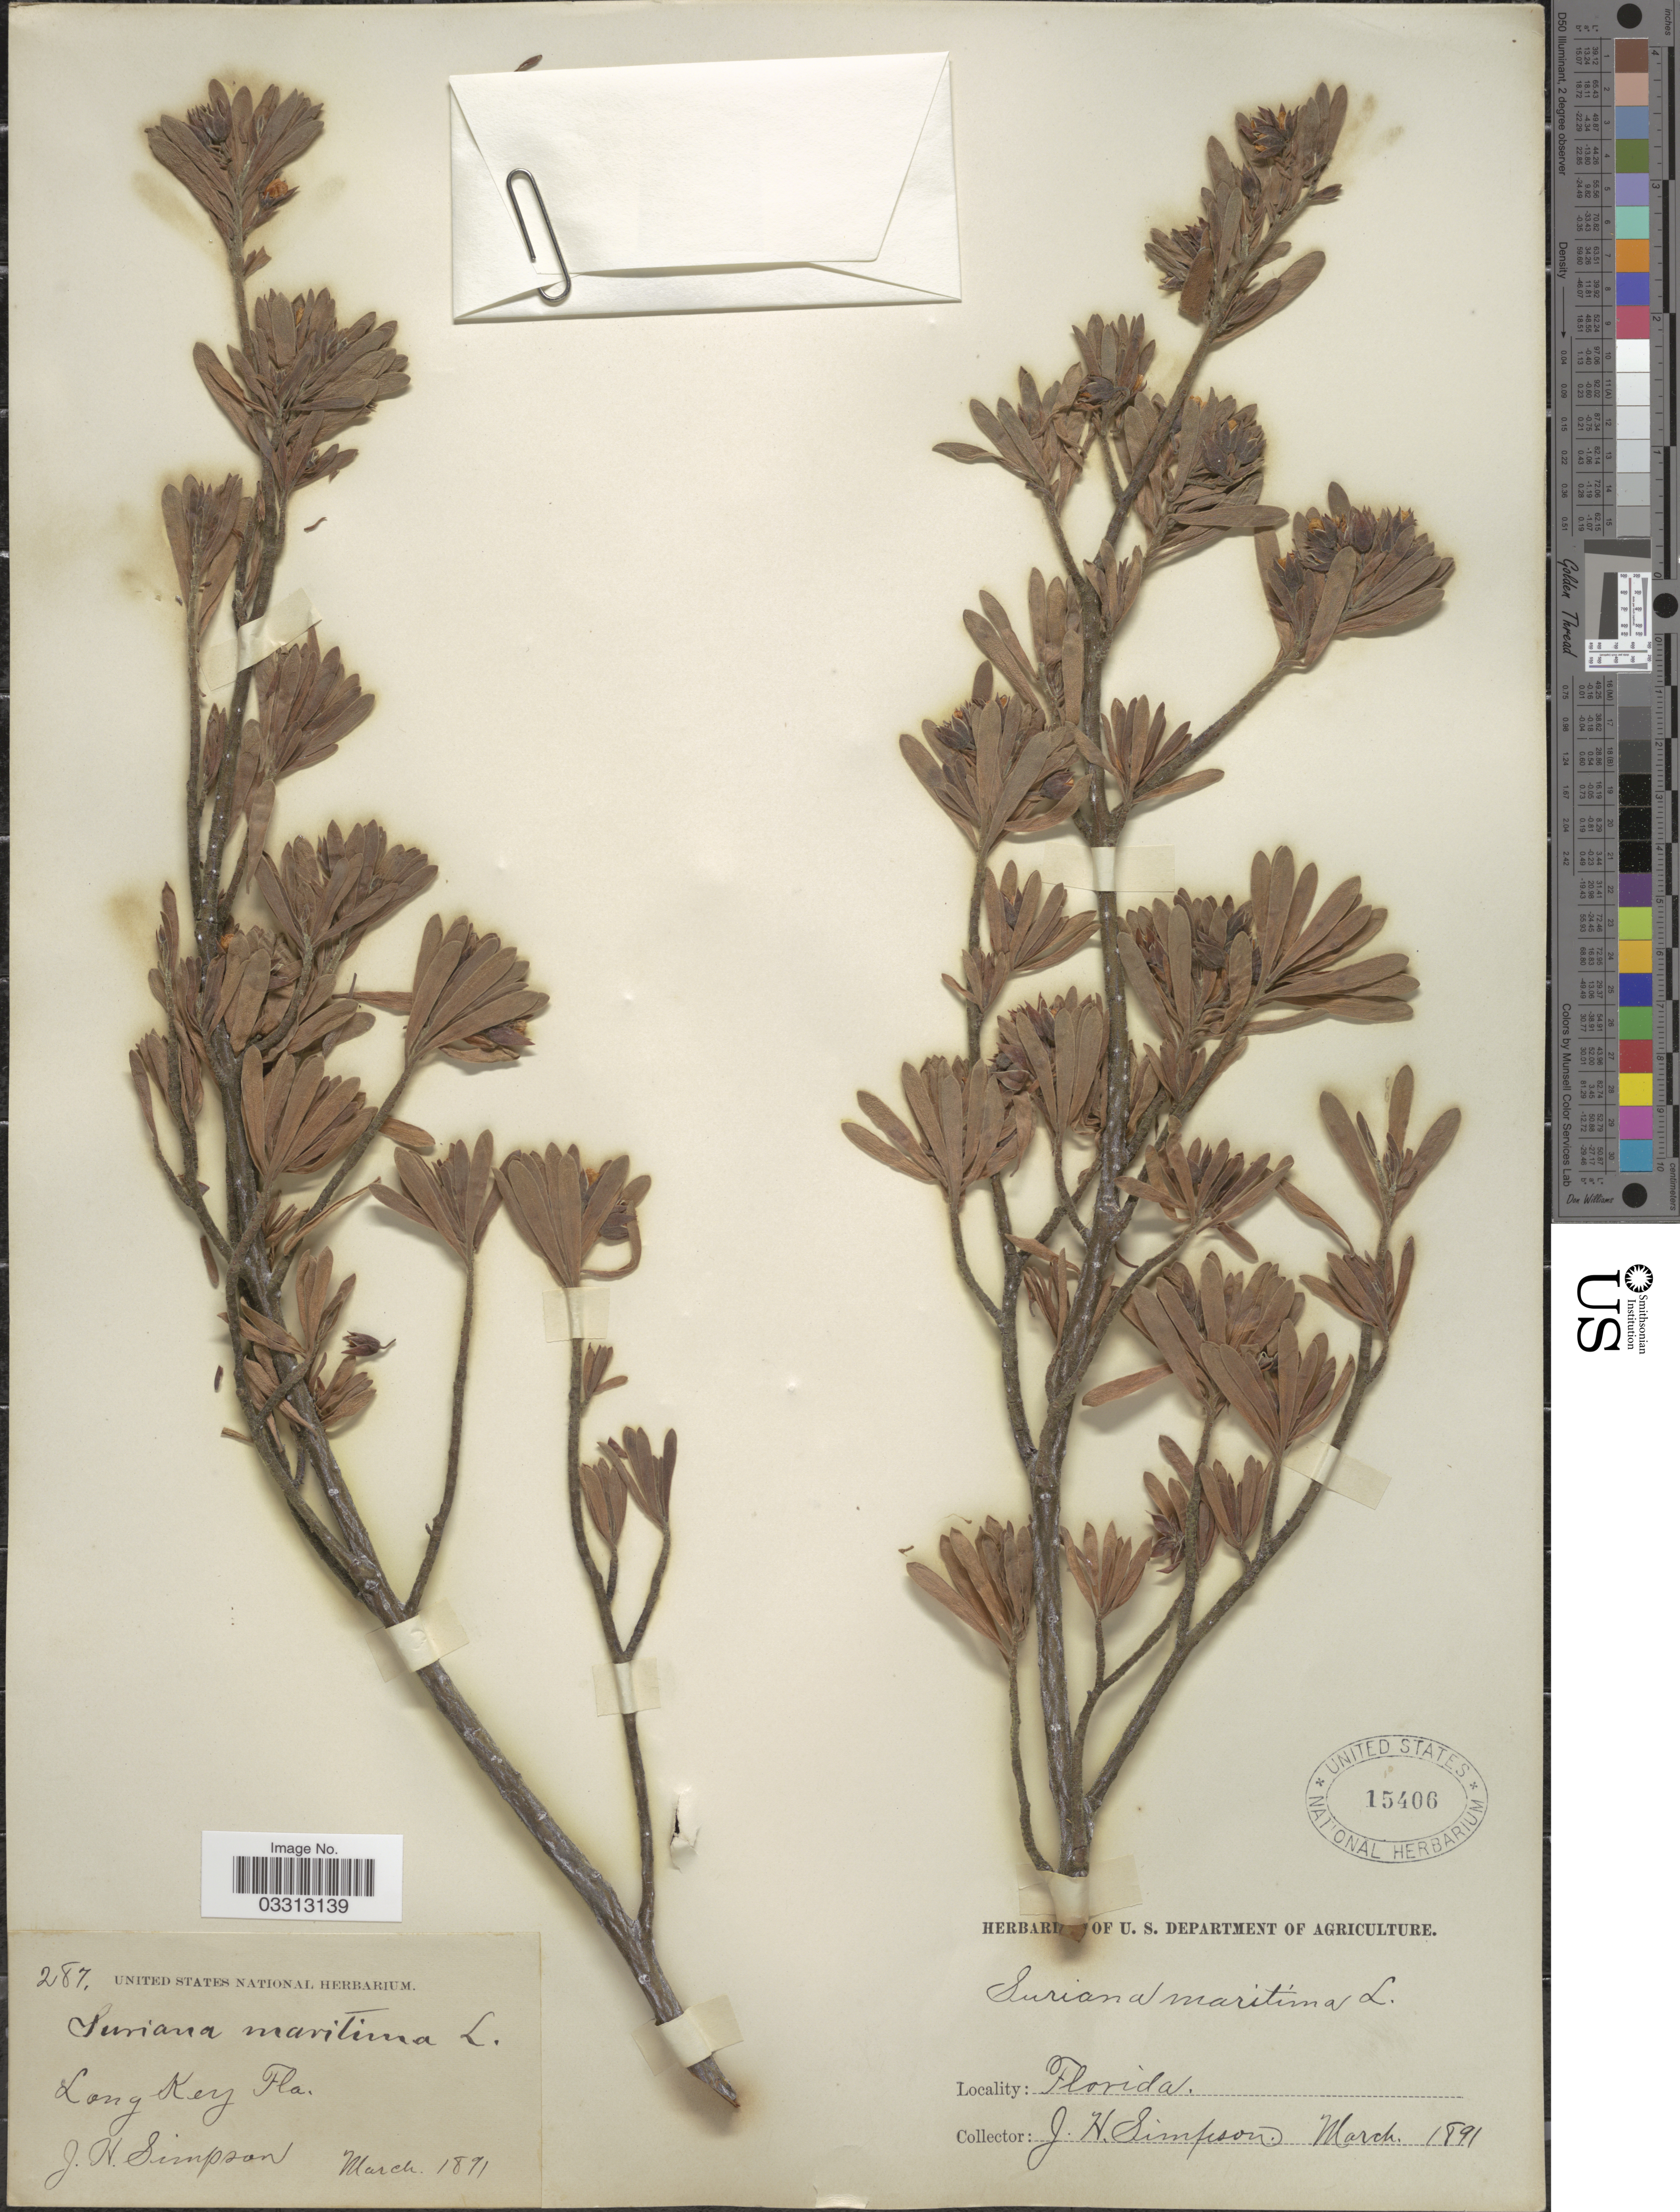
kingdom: Plantae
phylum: Tracheophyta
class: Magnoliopsida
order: Fabales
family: Surianaceae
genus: Suriana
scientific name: Suriana maritima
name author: L.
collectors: J. H. Simpson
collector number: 287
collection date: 1891-03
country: United States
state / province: Florida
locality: Long Key Fla.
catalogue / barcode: US 15406